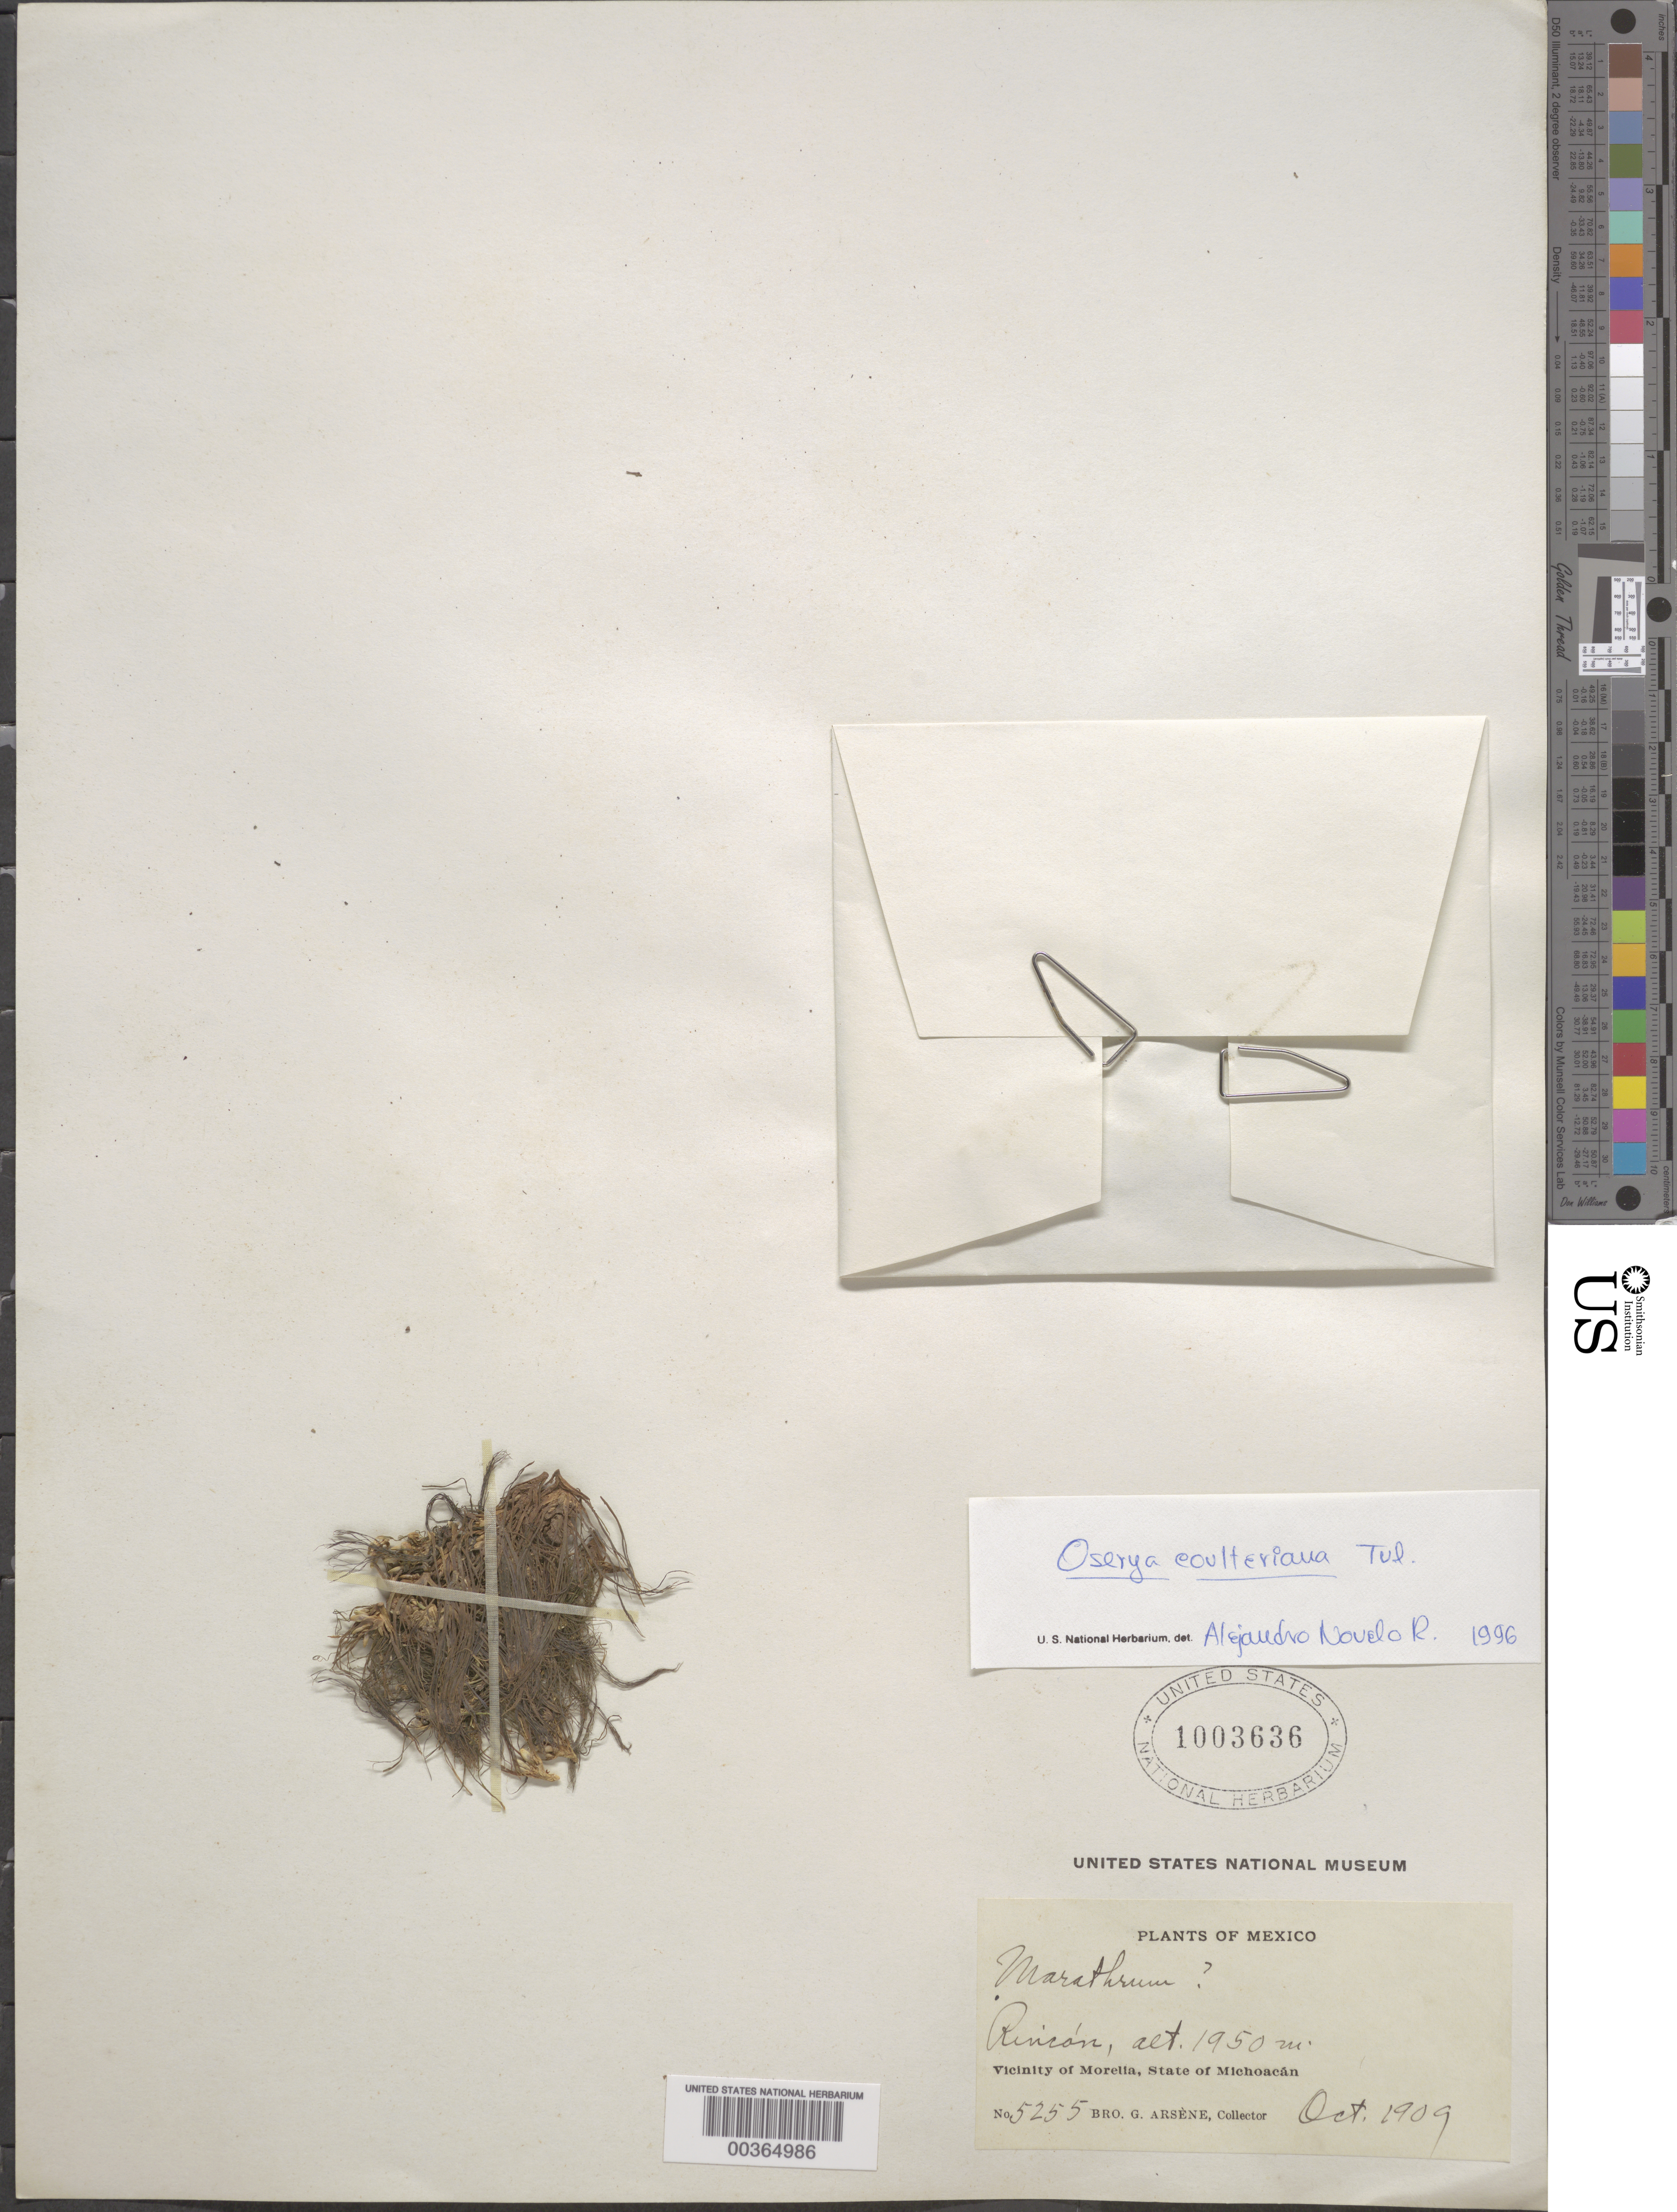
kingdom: Plantae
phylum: Tracheophyta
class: Magnoliopsida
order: Malpighiales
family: Podostemaceae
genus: Noveloa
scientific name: Noveloa coulteriana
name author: (Tul.) C.T. Philbrick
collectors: Bro. G. Arsène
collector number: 5255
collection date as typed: Oct 1909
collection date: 1909-10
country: Mexico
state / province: Michoacán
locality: Vicinity of Morelia, Rincon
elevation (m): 1950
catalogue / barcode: US 1003636